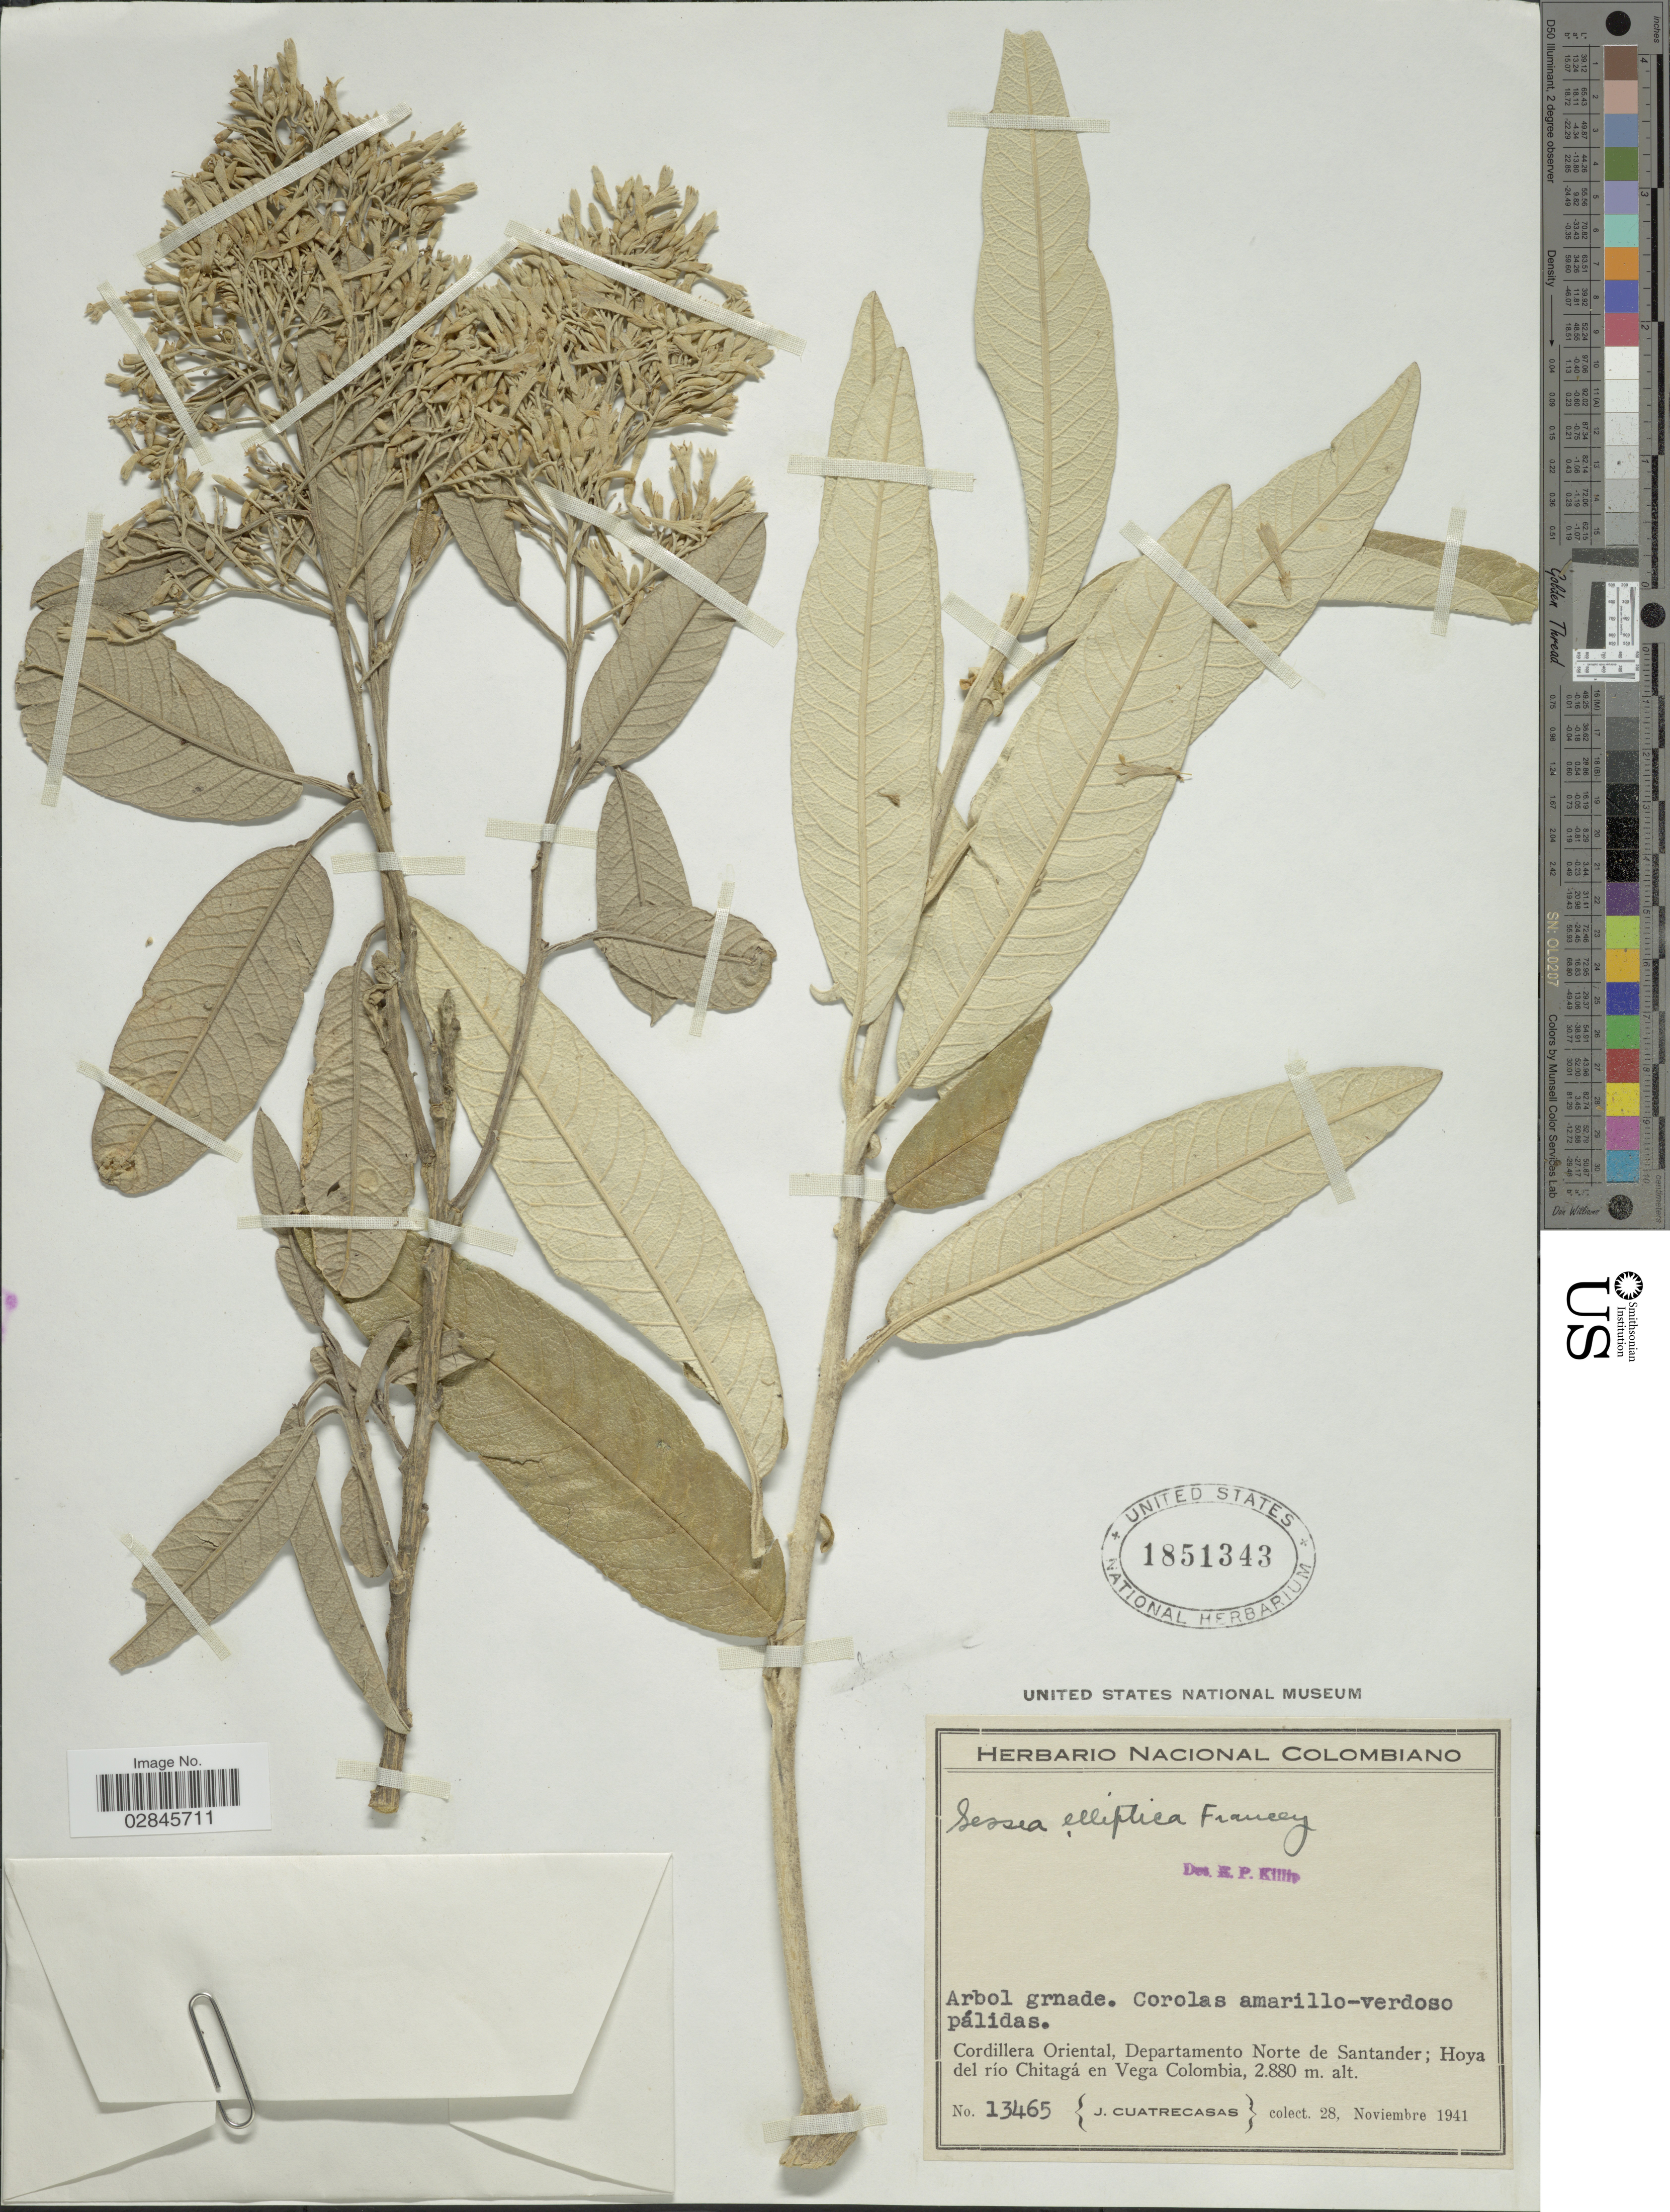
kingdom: Plantae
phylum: Tracheophyta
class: Magnoliopsida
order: Solanales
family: Solanaceae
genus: Sessea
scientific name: Sessea elliptica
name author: Francey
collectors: J. Cuatrecasas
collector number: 13465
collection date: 1941-11-28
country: Colombia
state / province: Norte de Santander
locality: Cordillera Oriental, Departamento Norte de Santander; Hoya del río Chitagá en Vega Colombia.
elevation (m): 2880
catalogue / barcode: US 1851343